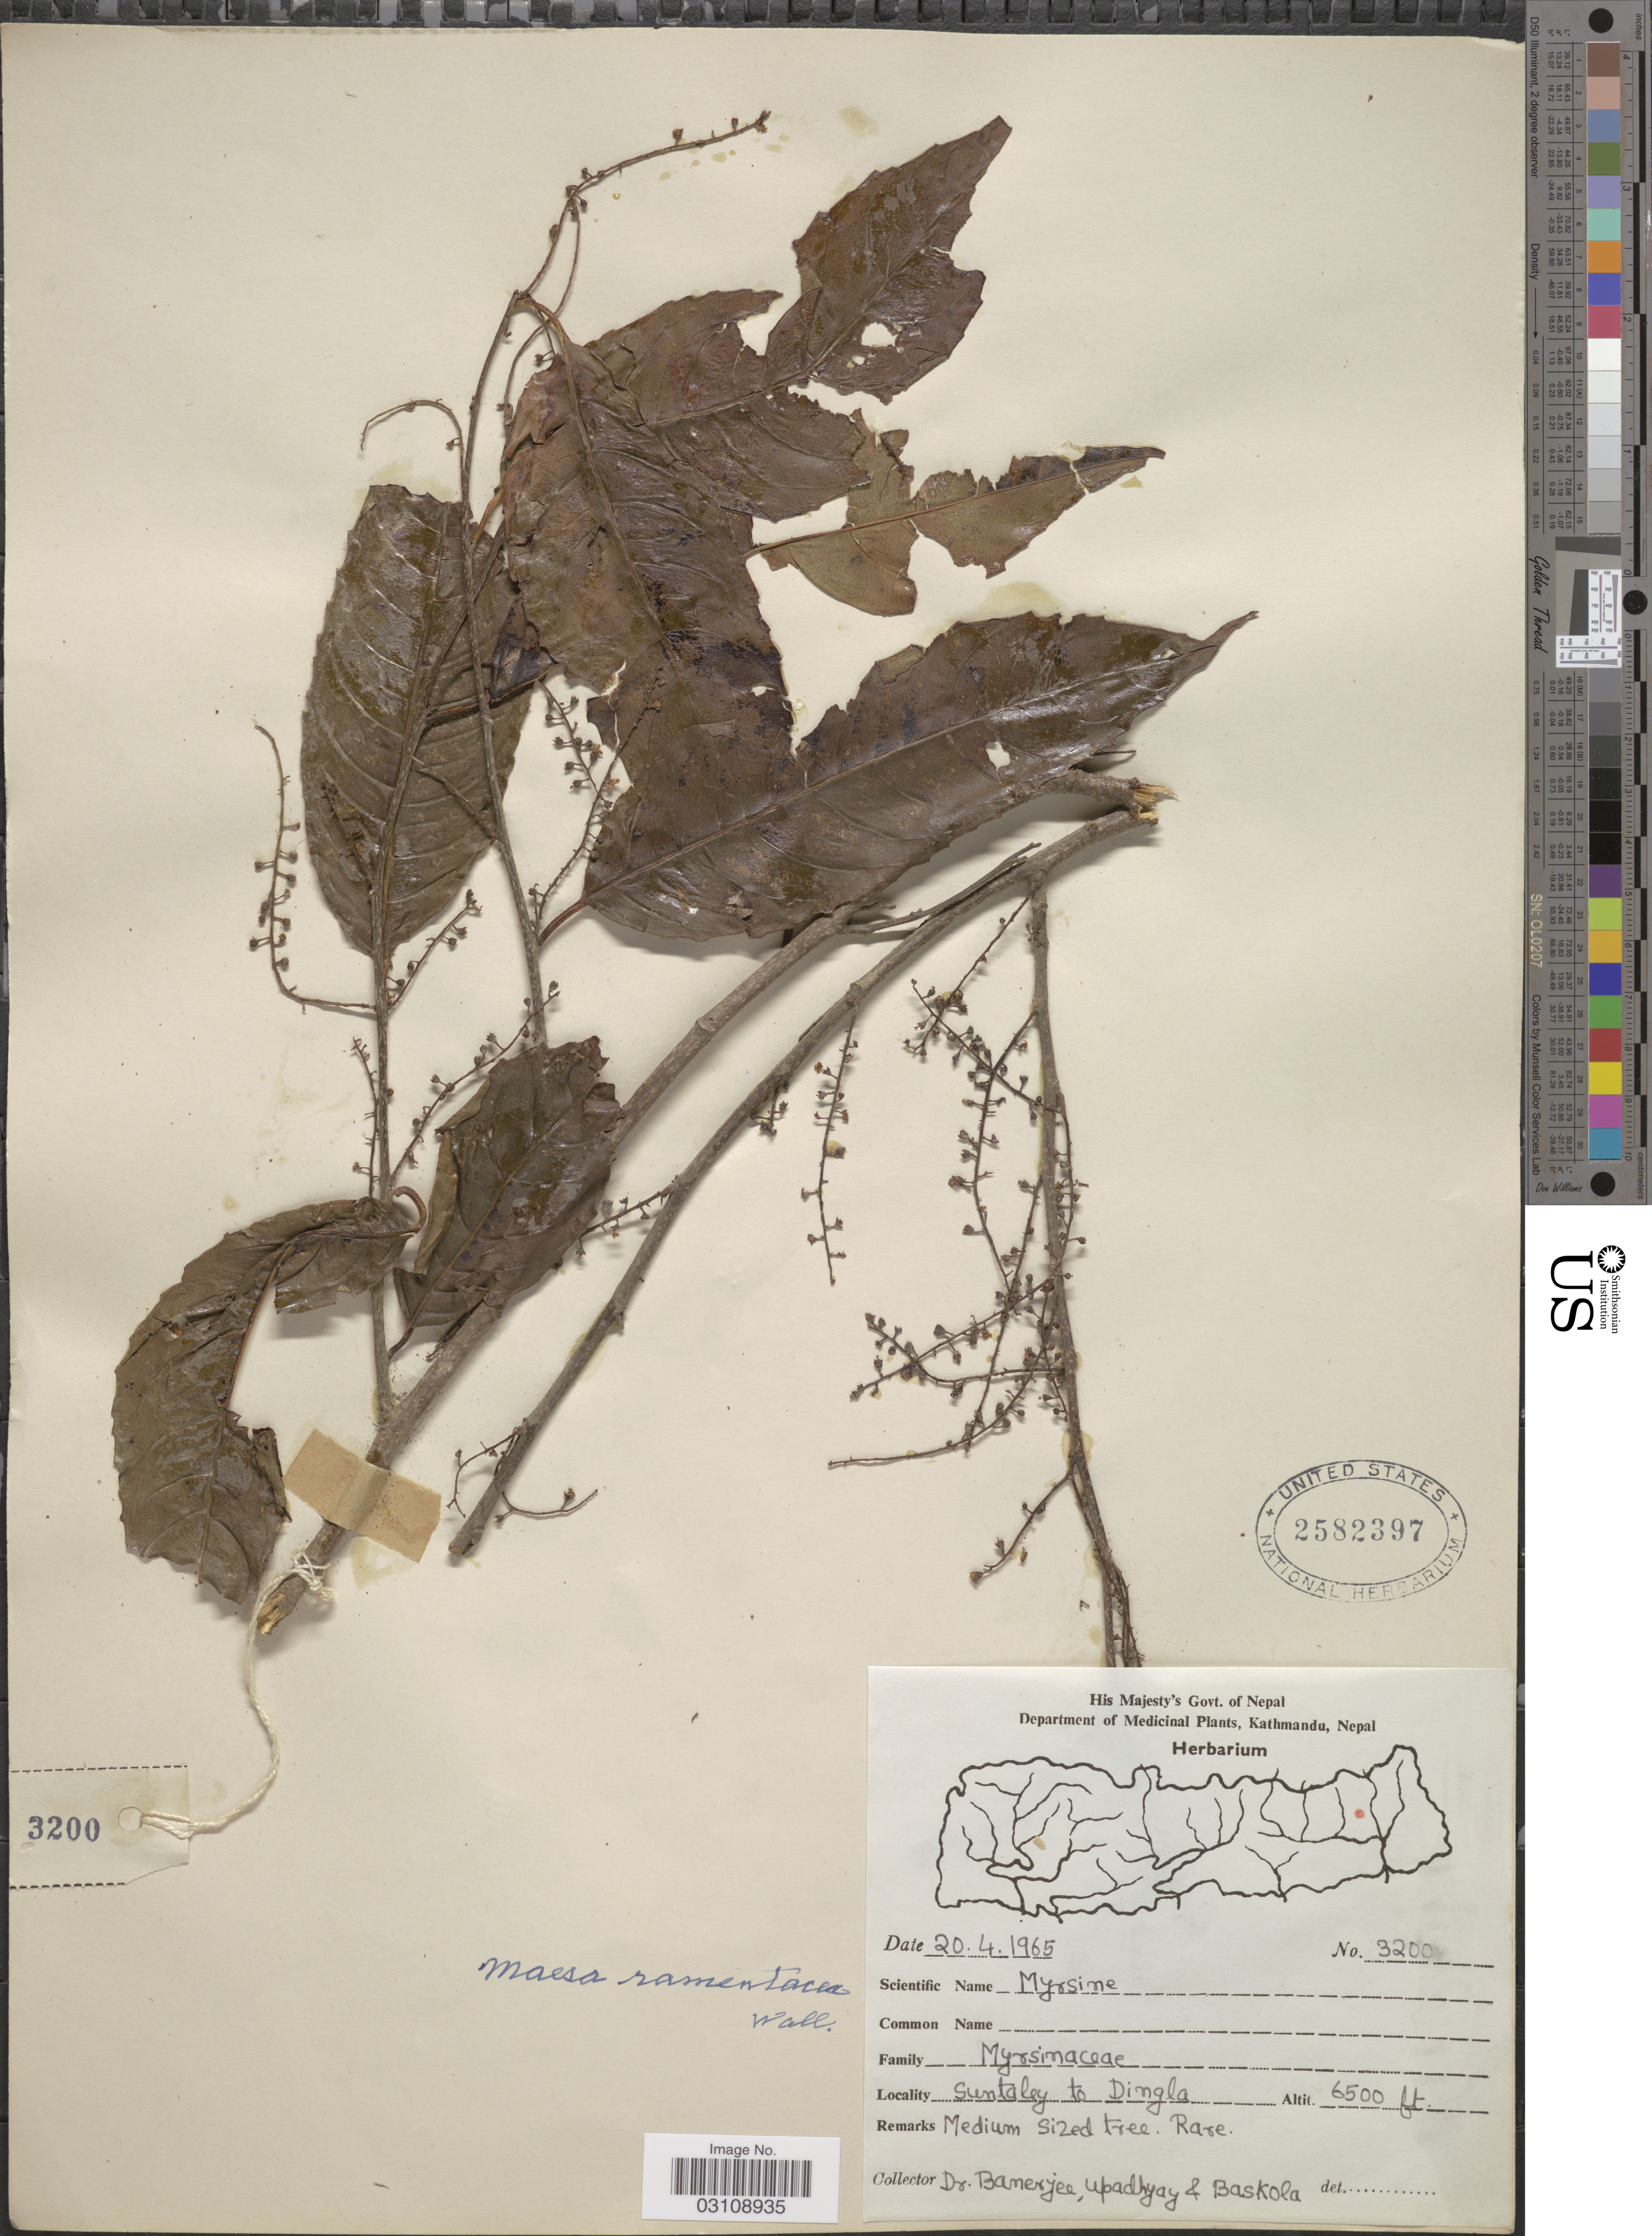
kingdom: Plantae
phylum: Tracheophyta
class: Magnoliopsida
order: Ericales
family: Primulaceae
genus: Maesa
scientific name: Maesa ramentacea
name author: (Roxb.) A. DC.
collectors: -. Banerjee, Upadhyay, -- & Baskola, --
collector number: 3200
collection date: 1965-04-20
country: Nepal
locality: Suntaley to Dingla.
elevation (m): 1981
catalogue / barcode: US 2582397